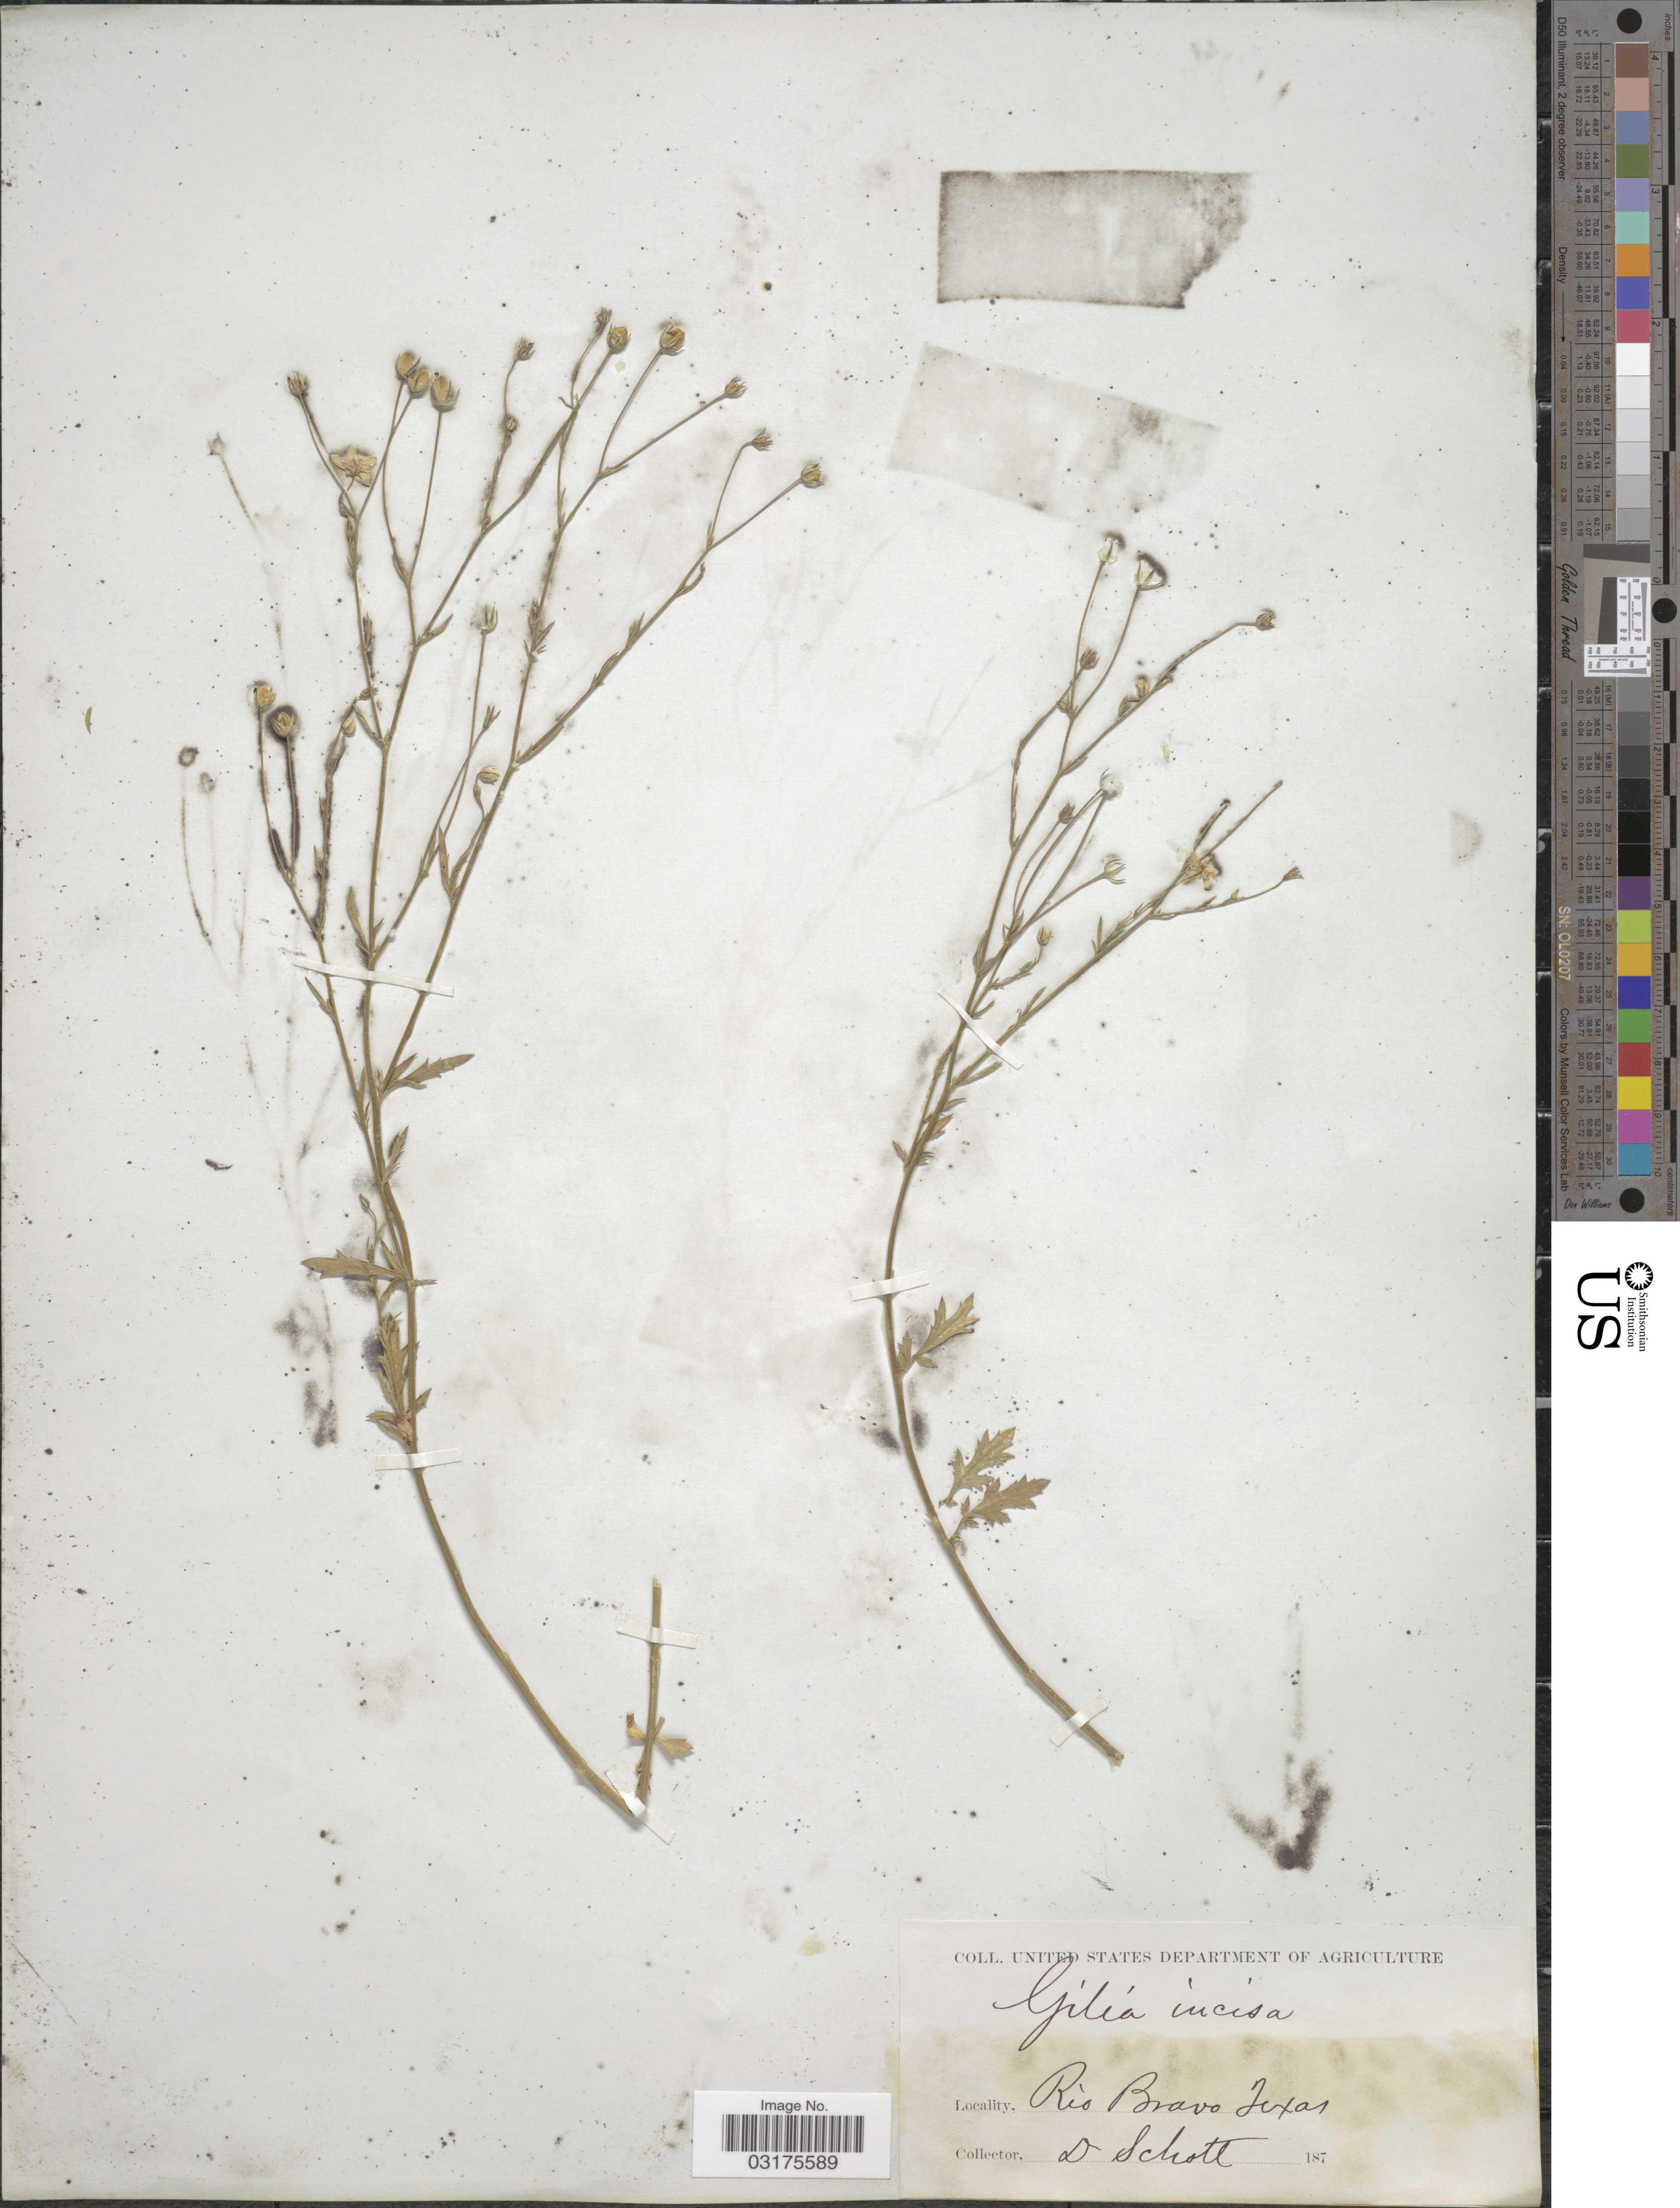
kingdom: Plantae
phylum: Tracheophyta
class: Magnoliopsida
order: Ericales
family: Polemoniaceae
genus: Giliastrum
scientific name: Giliastrum incisum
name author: (Benth.) J.M. Porter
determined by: Strong, Mark T., (BOT), Smithsonian Institution - National Museum of Natural History (UNITED STATES)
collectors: Schott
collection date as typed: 187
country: United States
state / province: Texas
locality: Rio Bravo.